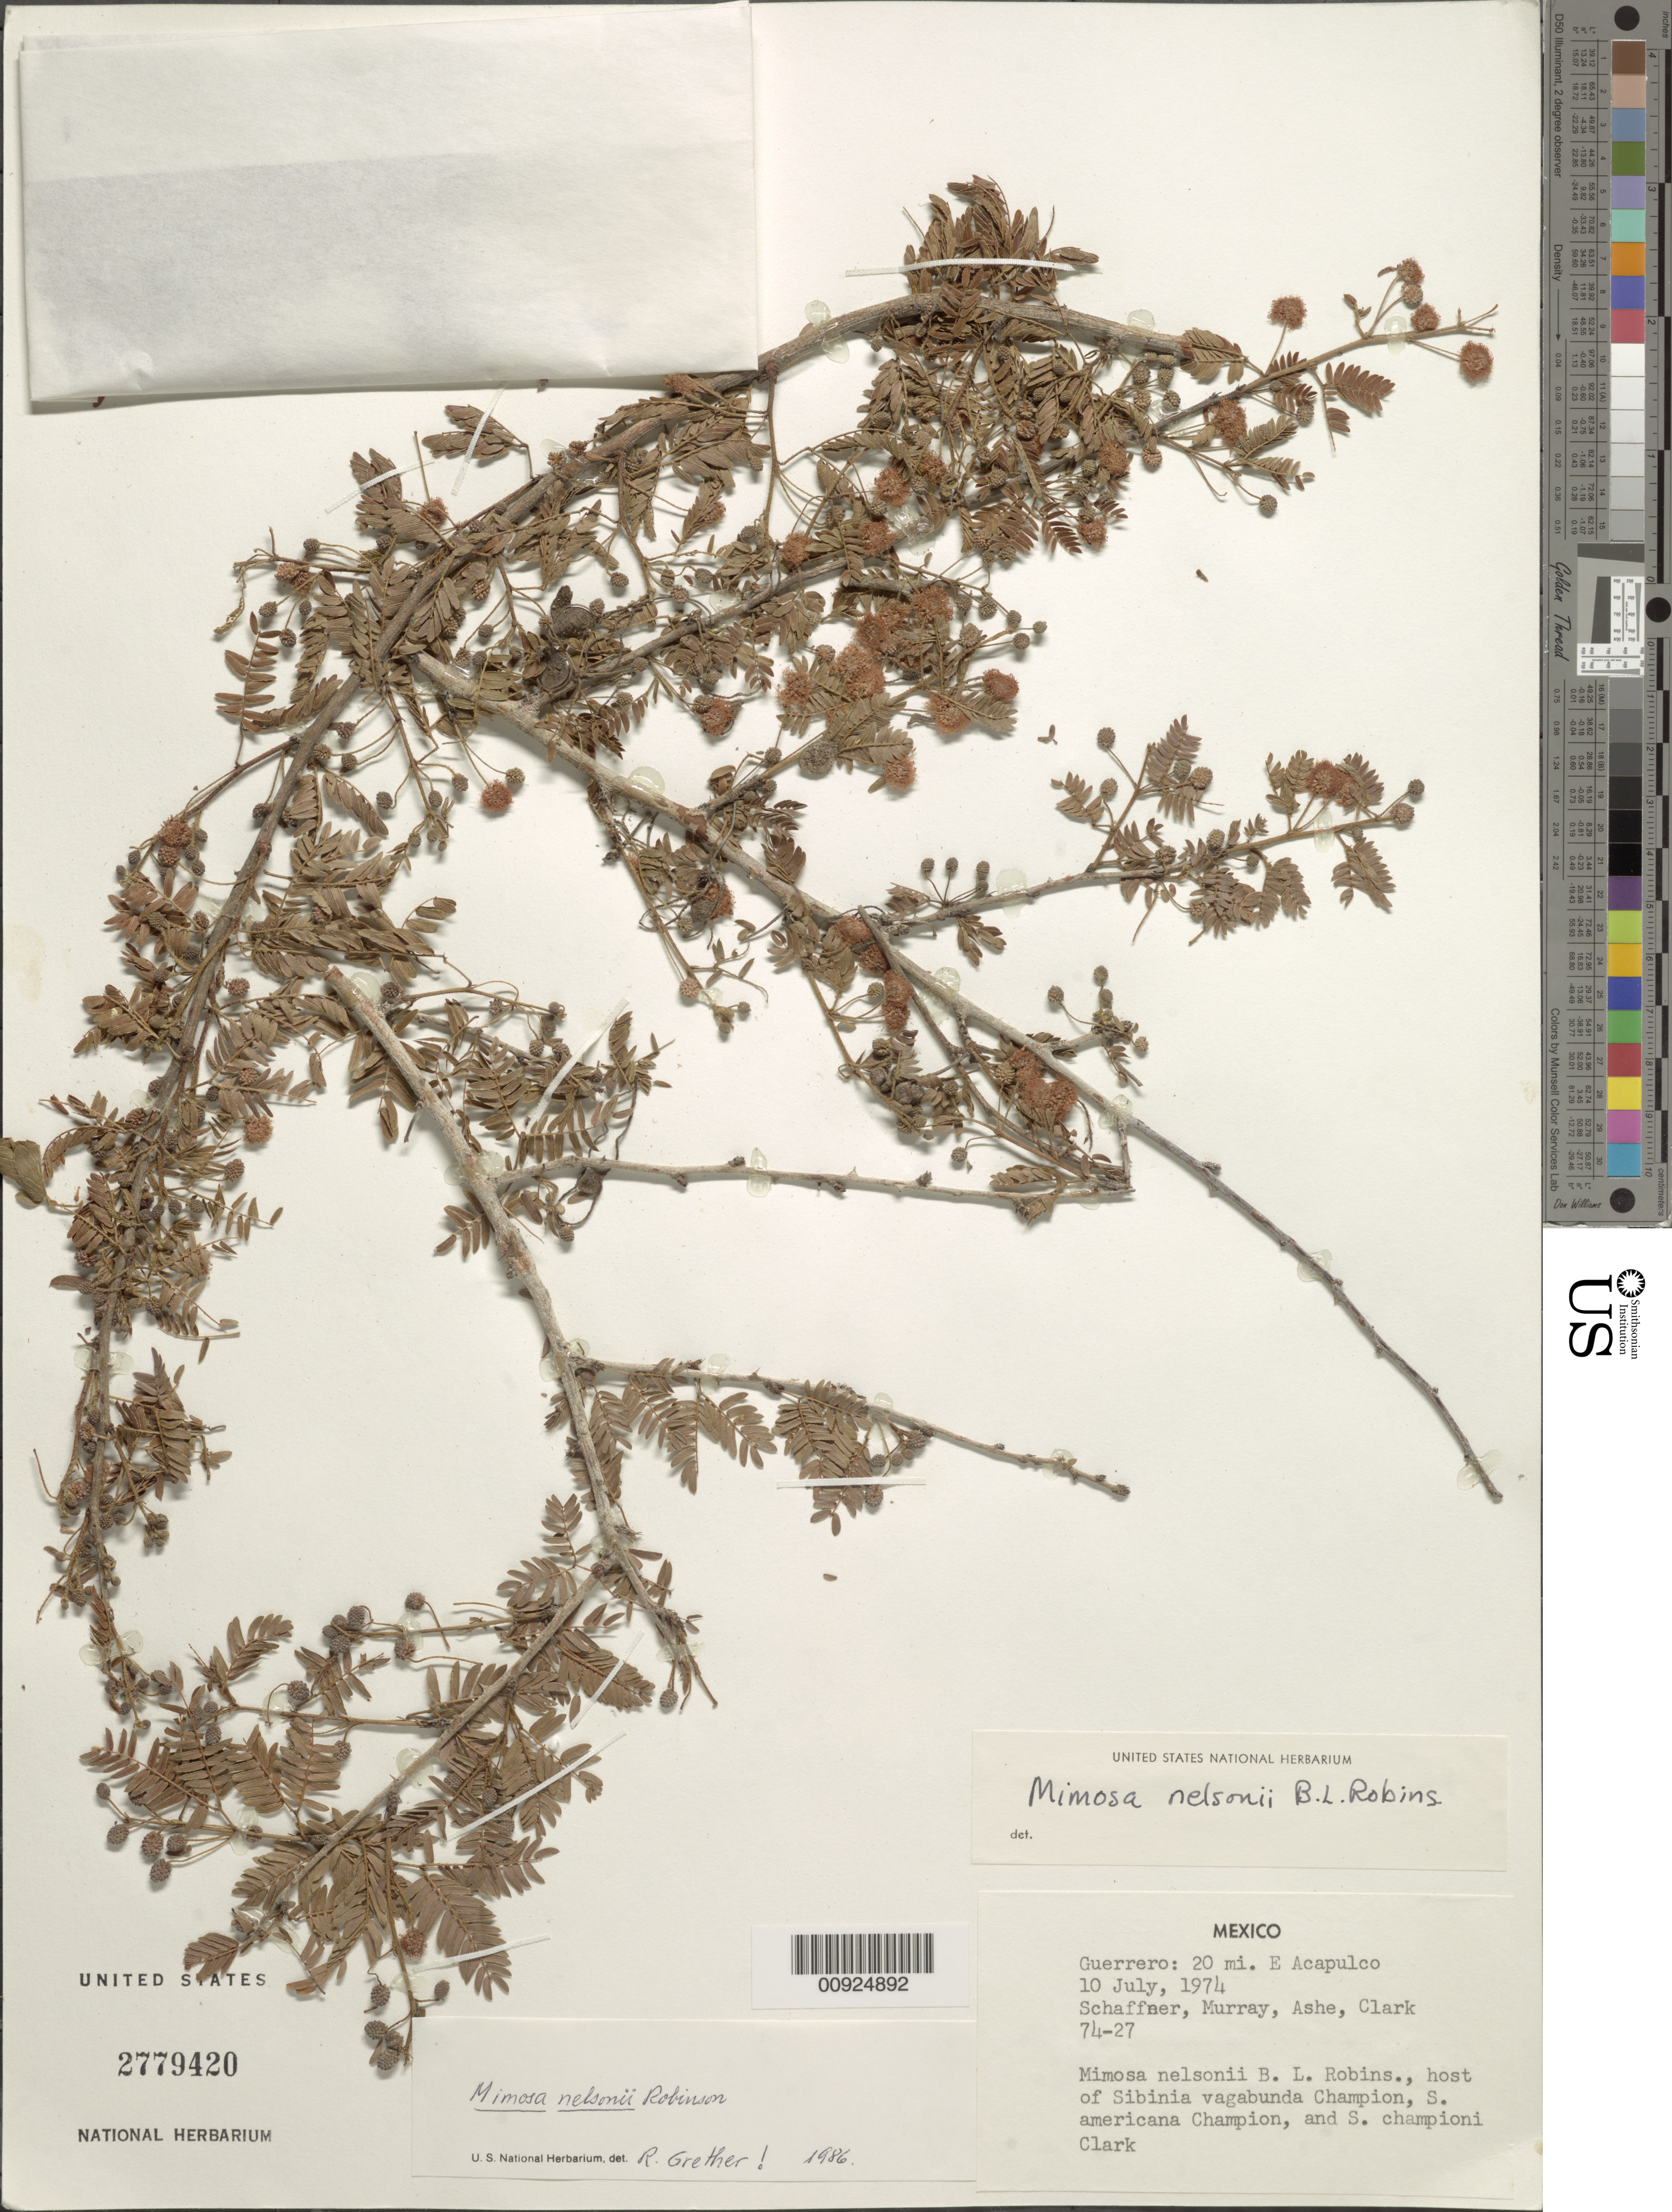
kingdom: Plantae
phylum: Tracheophyta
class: Magnoliopsida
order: Fabales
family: Fabaceae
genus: Mimosa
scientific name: Mimosa nelsonii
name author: B.L. Rob.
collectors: -. Schaffner, Murray, --, -- Ashe & -- Clark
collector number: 74-27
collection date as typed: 10 Jul 1974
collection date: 1974-07-10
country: Mexico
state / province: Guerrero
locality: Guerrero: 20 mi. E Acapulco.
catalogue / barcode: US 2779420